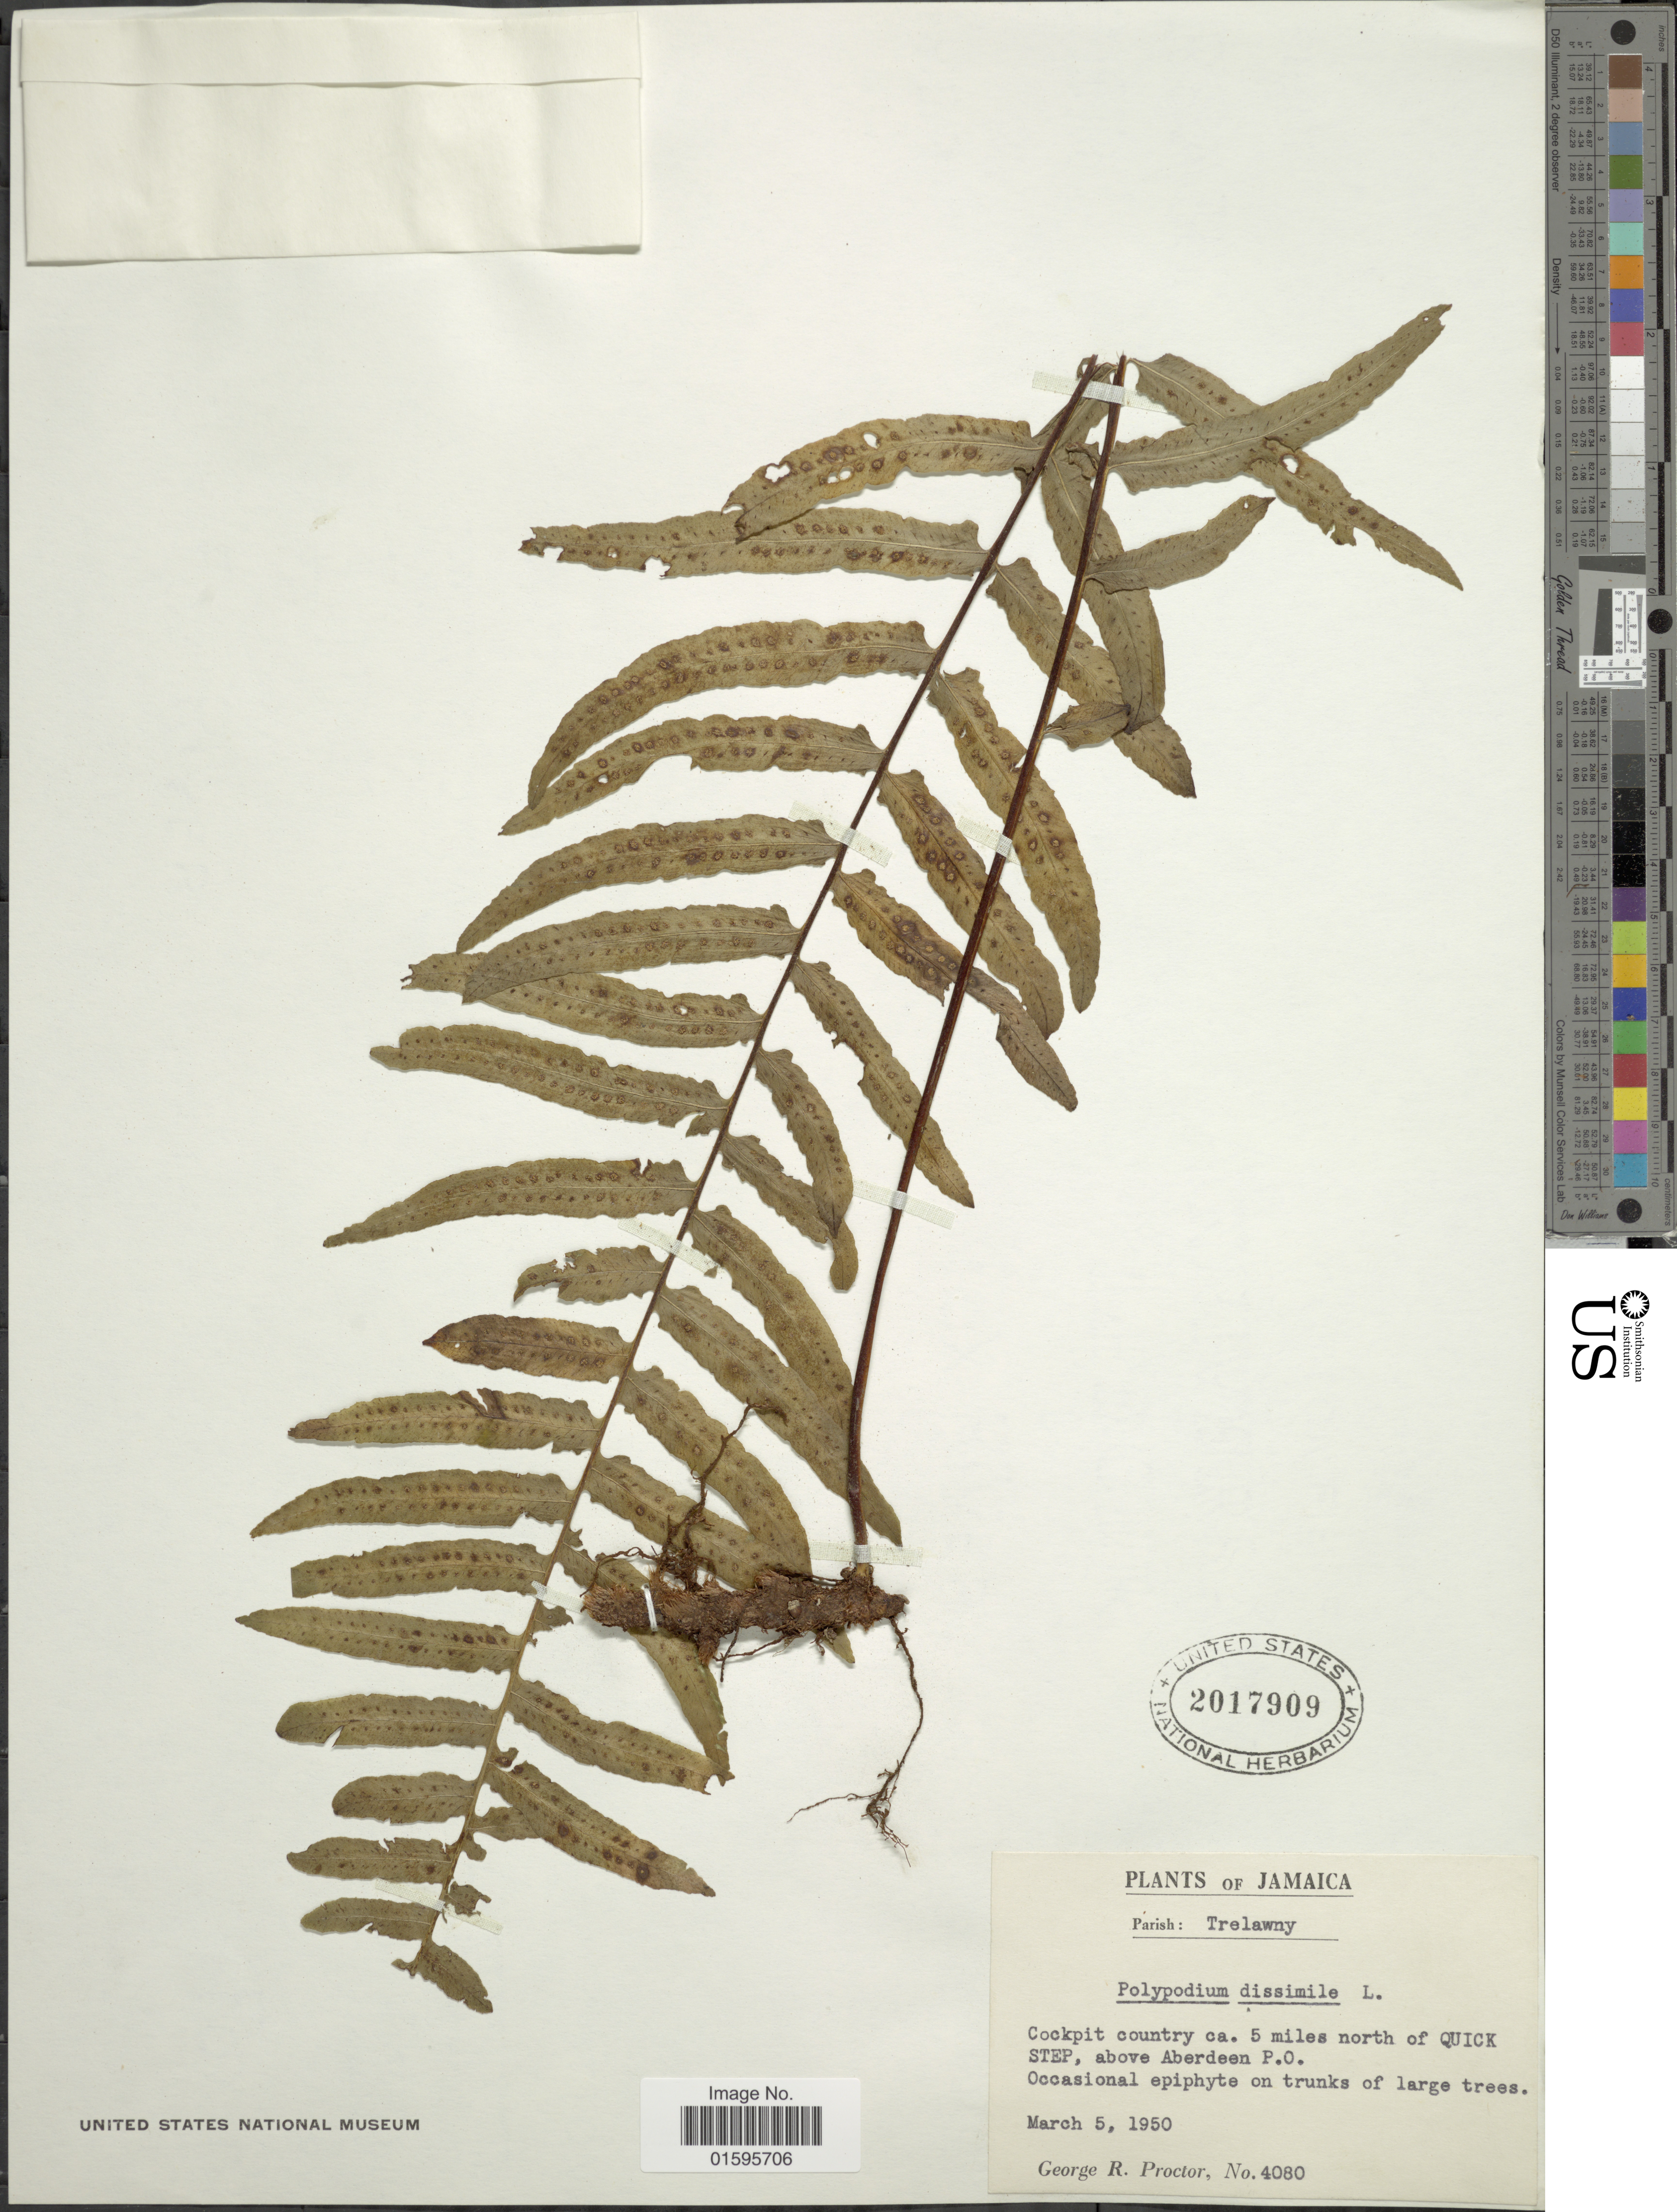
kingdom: Plantae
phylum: Tracheophyta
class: Polypodiopsida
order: Polypodiales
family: Polypodiaceae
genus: Polypodium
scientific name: Polypodium dulce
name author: Poir.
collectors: G. R. Proctor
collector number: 4080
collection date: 1950-03-05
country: Jamaica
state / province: Trelawny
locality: Parish Trelawny, Cockpit country ca. 5 miles north of Quick Step, above Aberdeen P. O.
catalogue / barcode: US 2017909